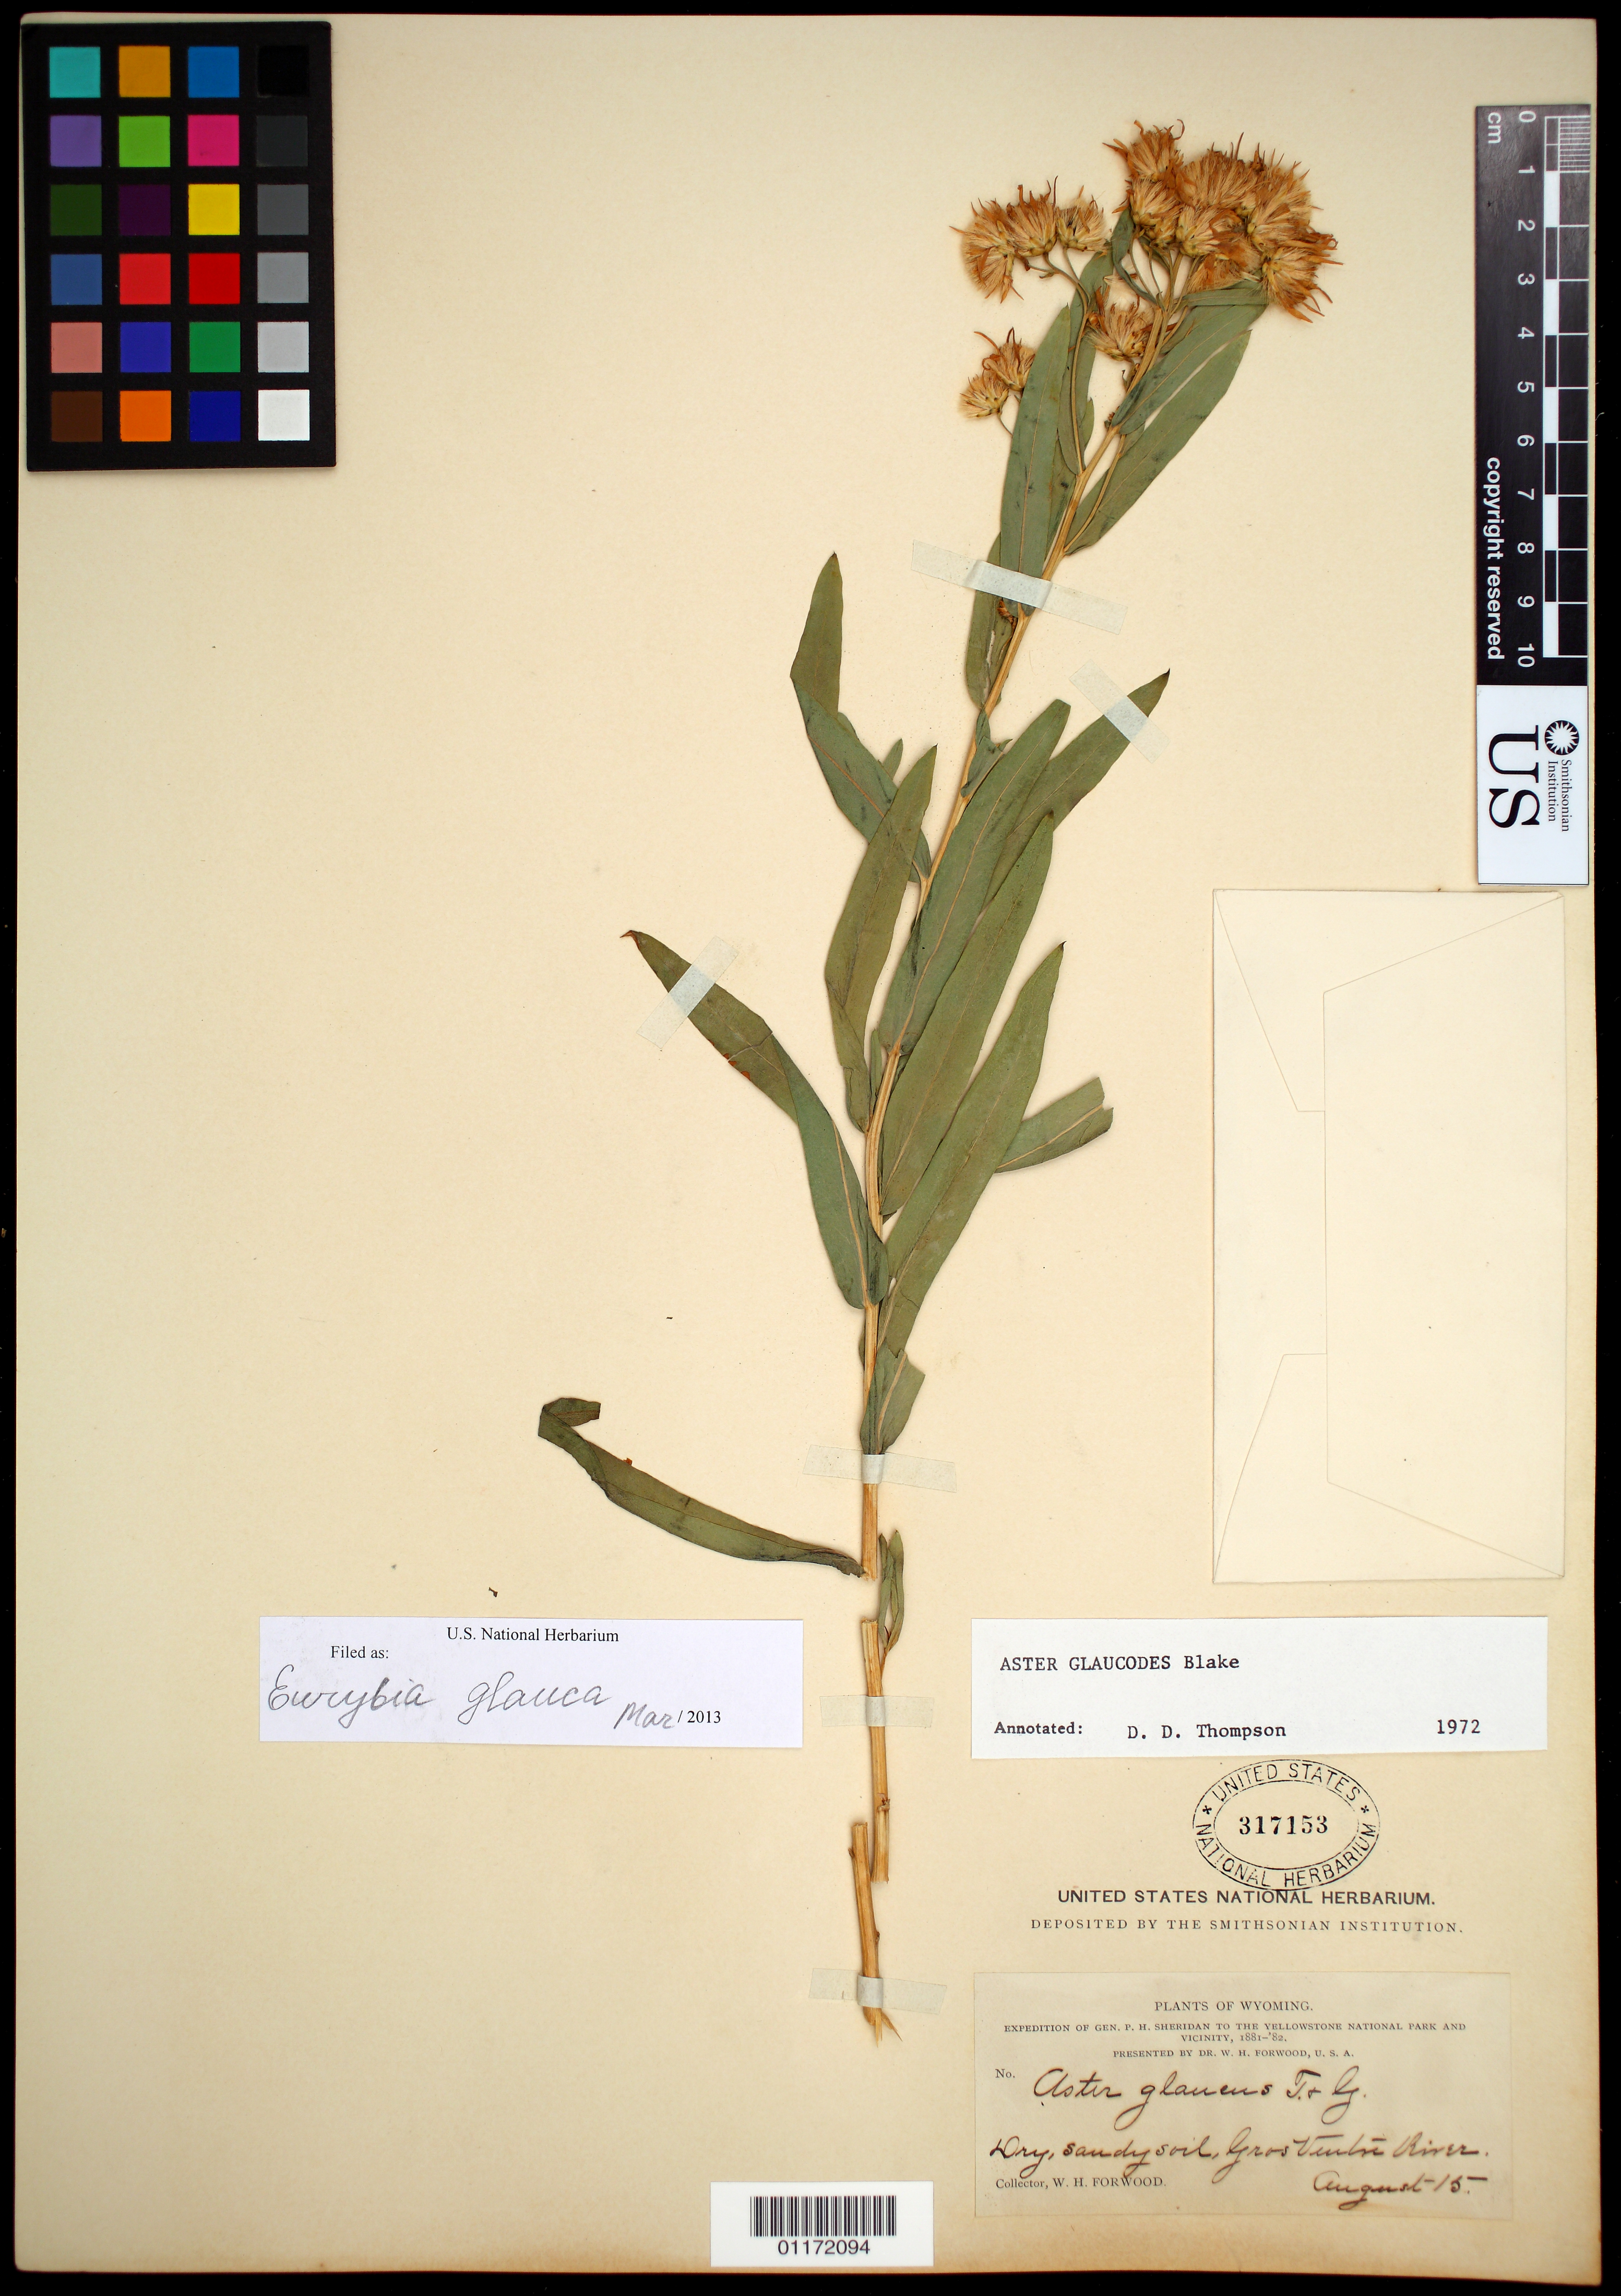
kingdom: Plantae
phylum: Tracheophyta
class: Magnoliopsida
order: Asterales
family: Asteraceae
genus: Eurybia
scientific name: Eurybia glauca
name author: (Nutt.) G.L. Nesom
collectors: W. Forwood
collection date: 1881-08-15 or 1882-08-15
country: United States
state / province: Wyoming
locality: Dry, sandy soil, Gros Ventre River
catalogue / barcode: US 317153